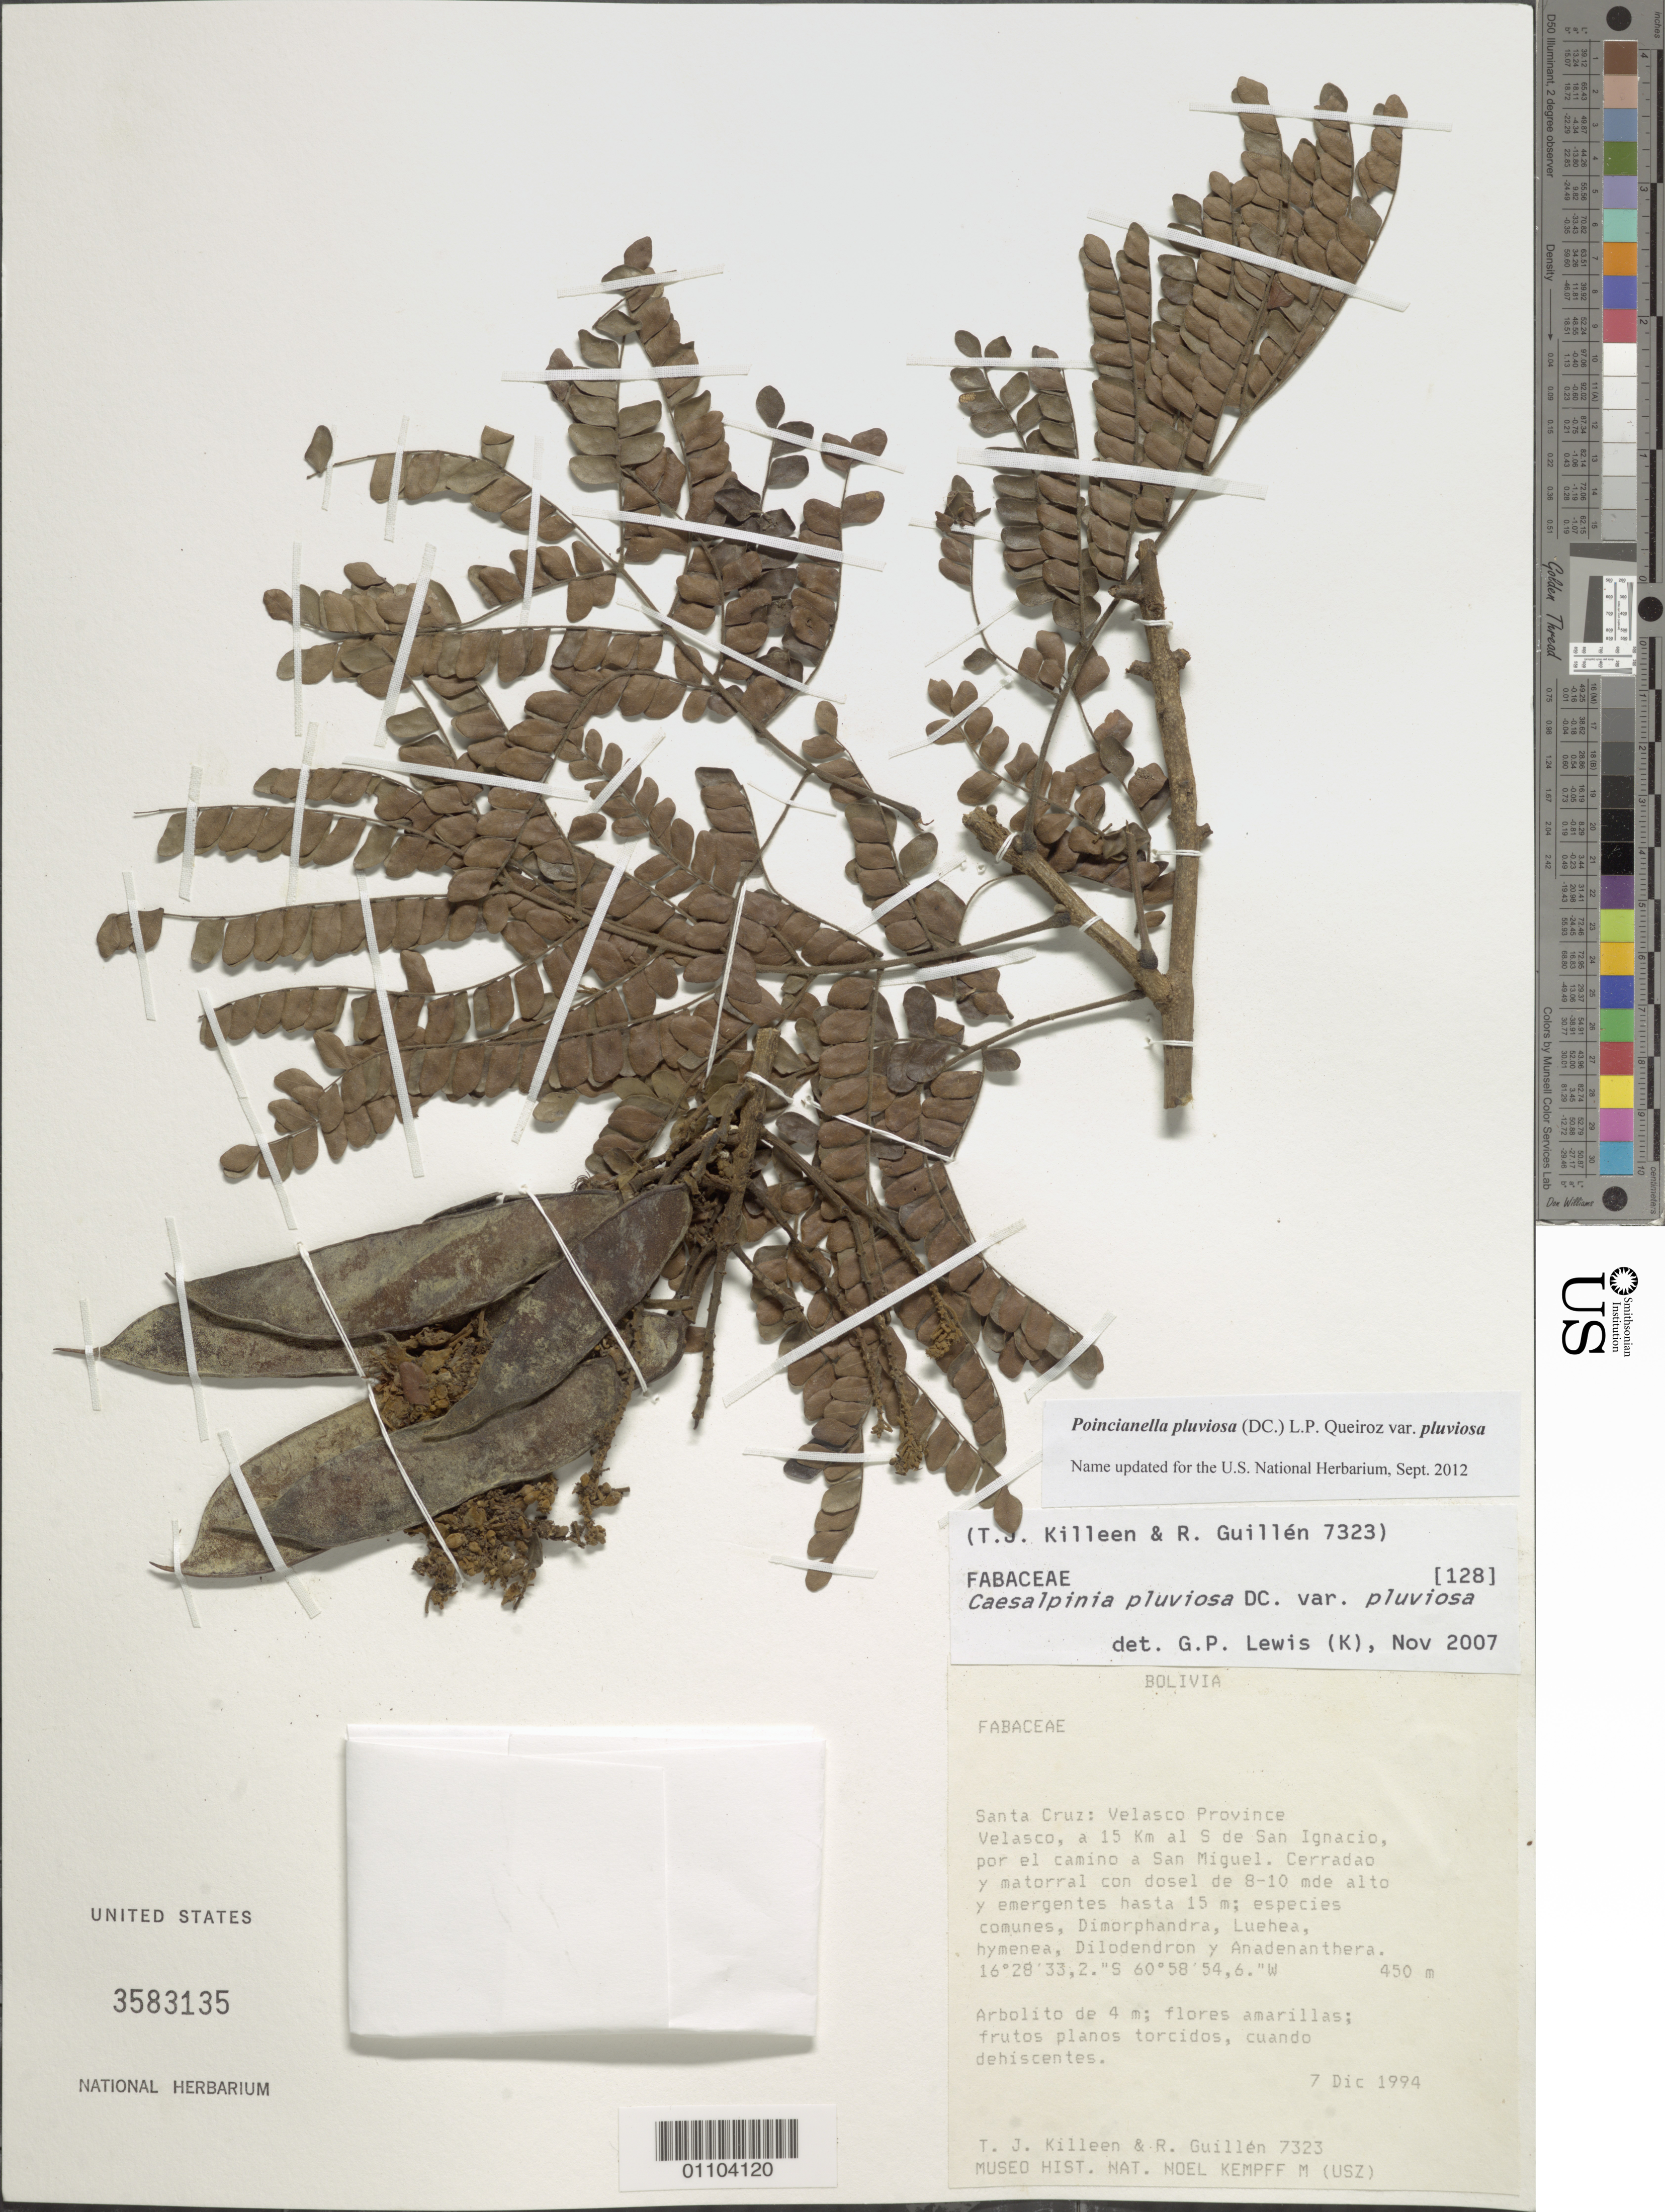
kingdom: Plantae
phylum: Tracheophyta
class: Magnoliopsida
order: Fabales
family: Fabaceae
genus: Cenostigma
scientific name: Cenostigma pluviosum var. pluviosum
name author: (DC.) Gagnon & G.P. Lewis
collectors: T. J. Killeen & R. Guillén V.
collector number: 7323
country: Bolivia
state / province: Santa Cruz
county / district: Velasco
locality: Velasco, S of San Ignacio, por el camino and San Miguel.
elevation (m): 450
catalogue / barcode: US 3583135